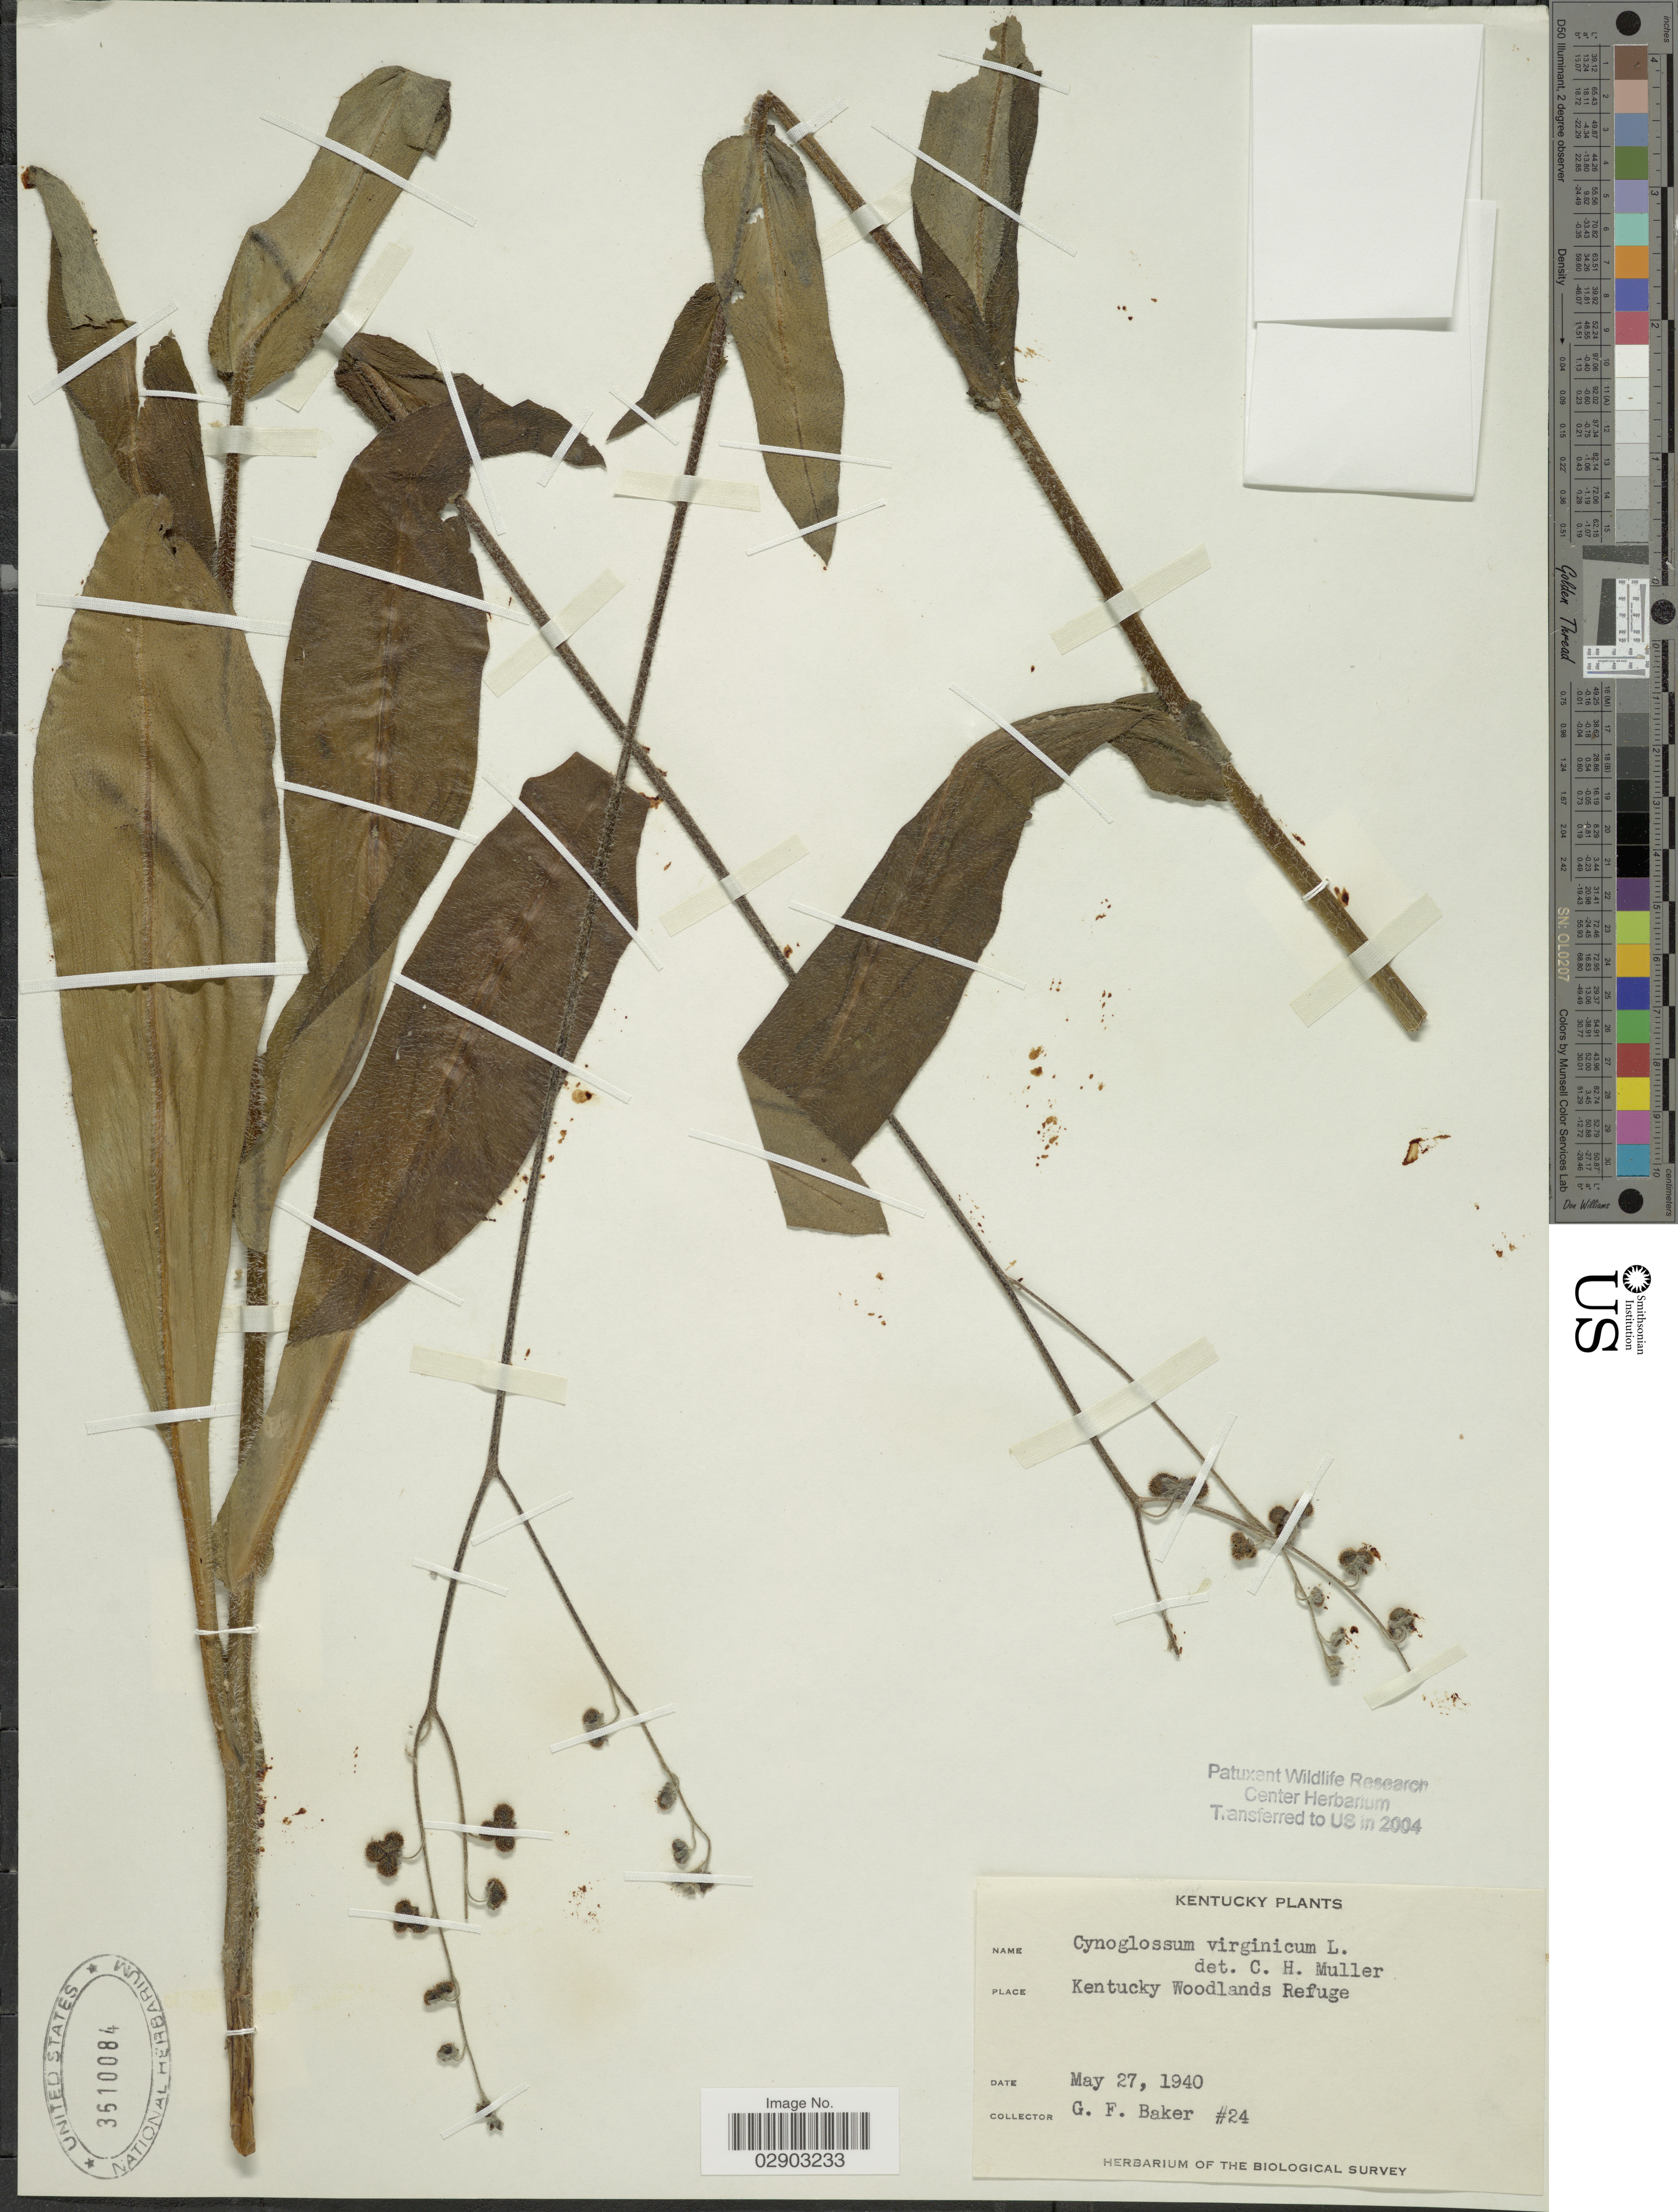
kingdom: Plantae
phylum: Tracheophyta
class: Magnoliopsida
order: Boraginales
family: Boraginaceae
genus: Cynoglossum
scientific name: Cynoglossum virginianum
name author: L.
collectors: G. Baker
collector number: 24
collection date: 1940-05-27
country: United States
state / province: Kentucky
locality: Kentucky Woodlands Refuge.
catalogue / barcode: US 3610084